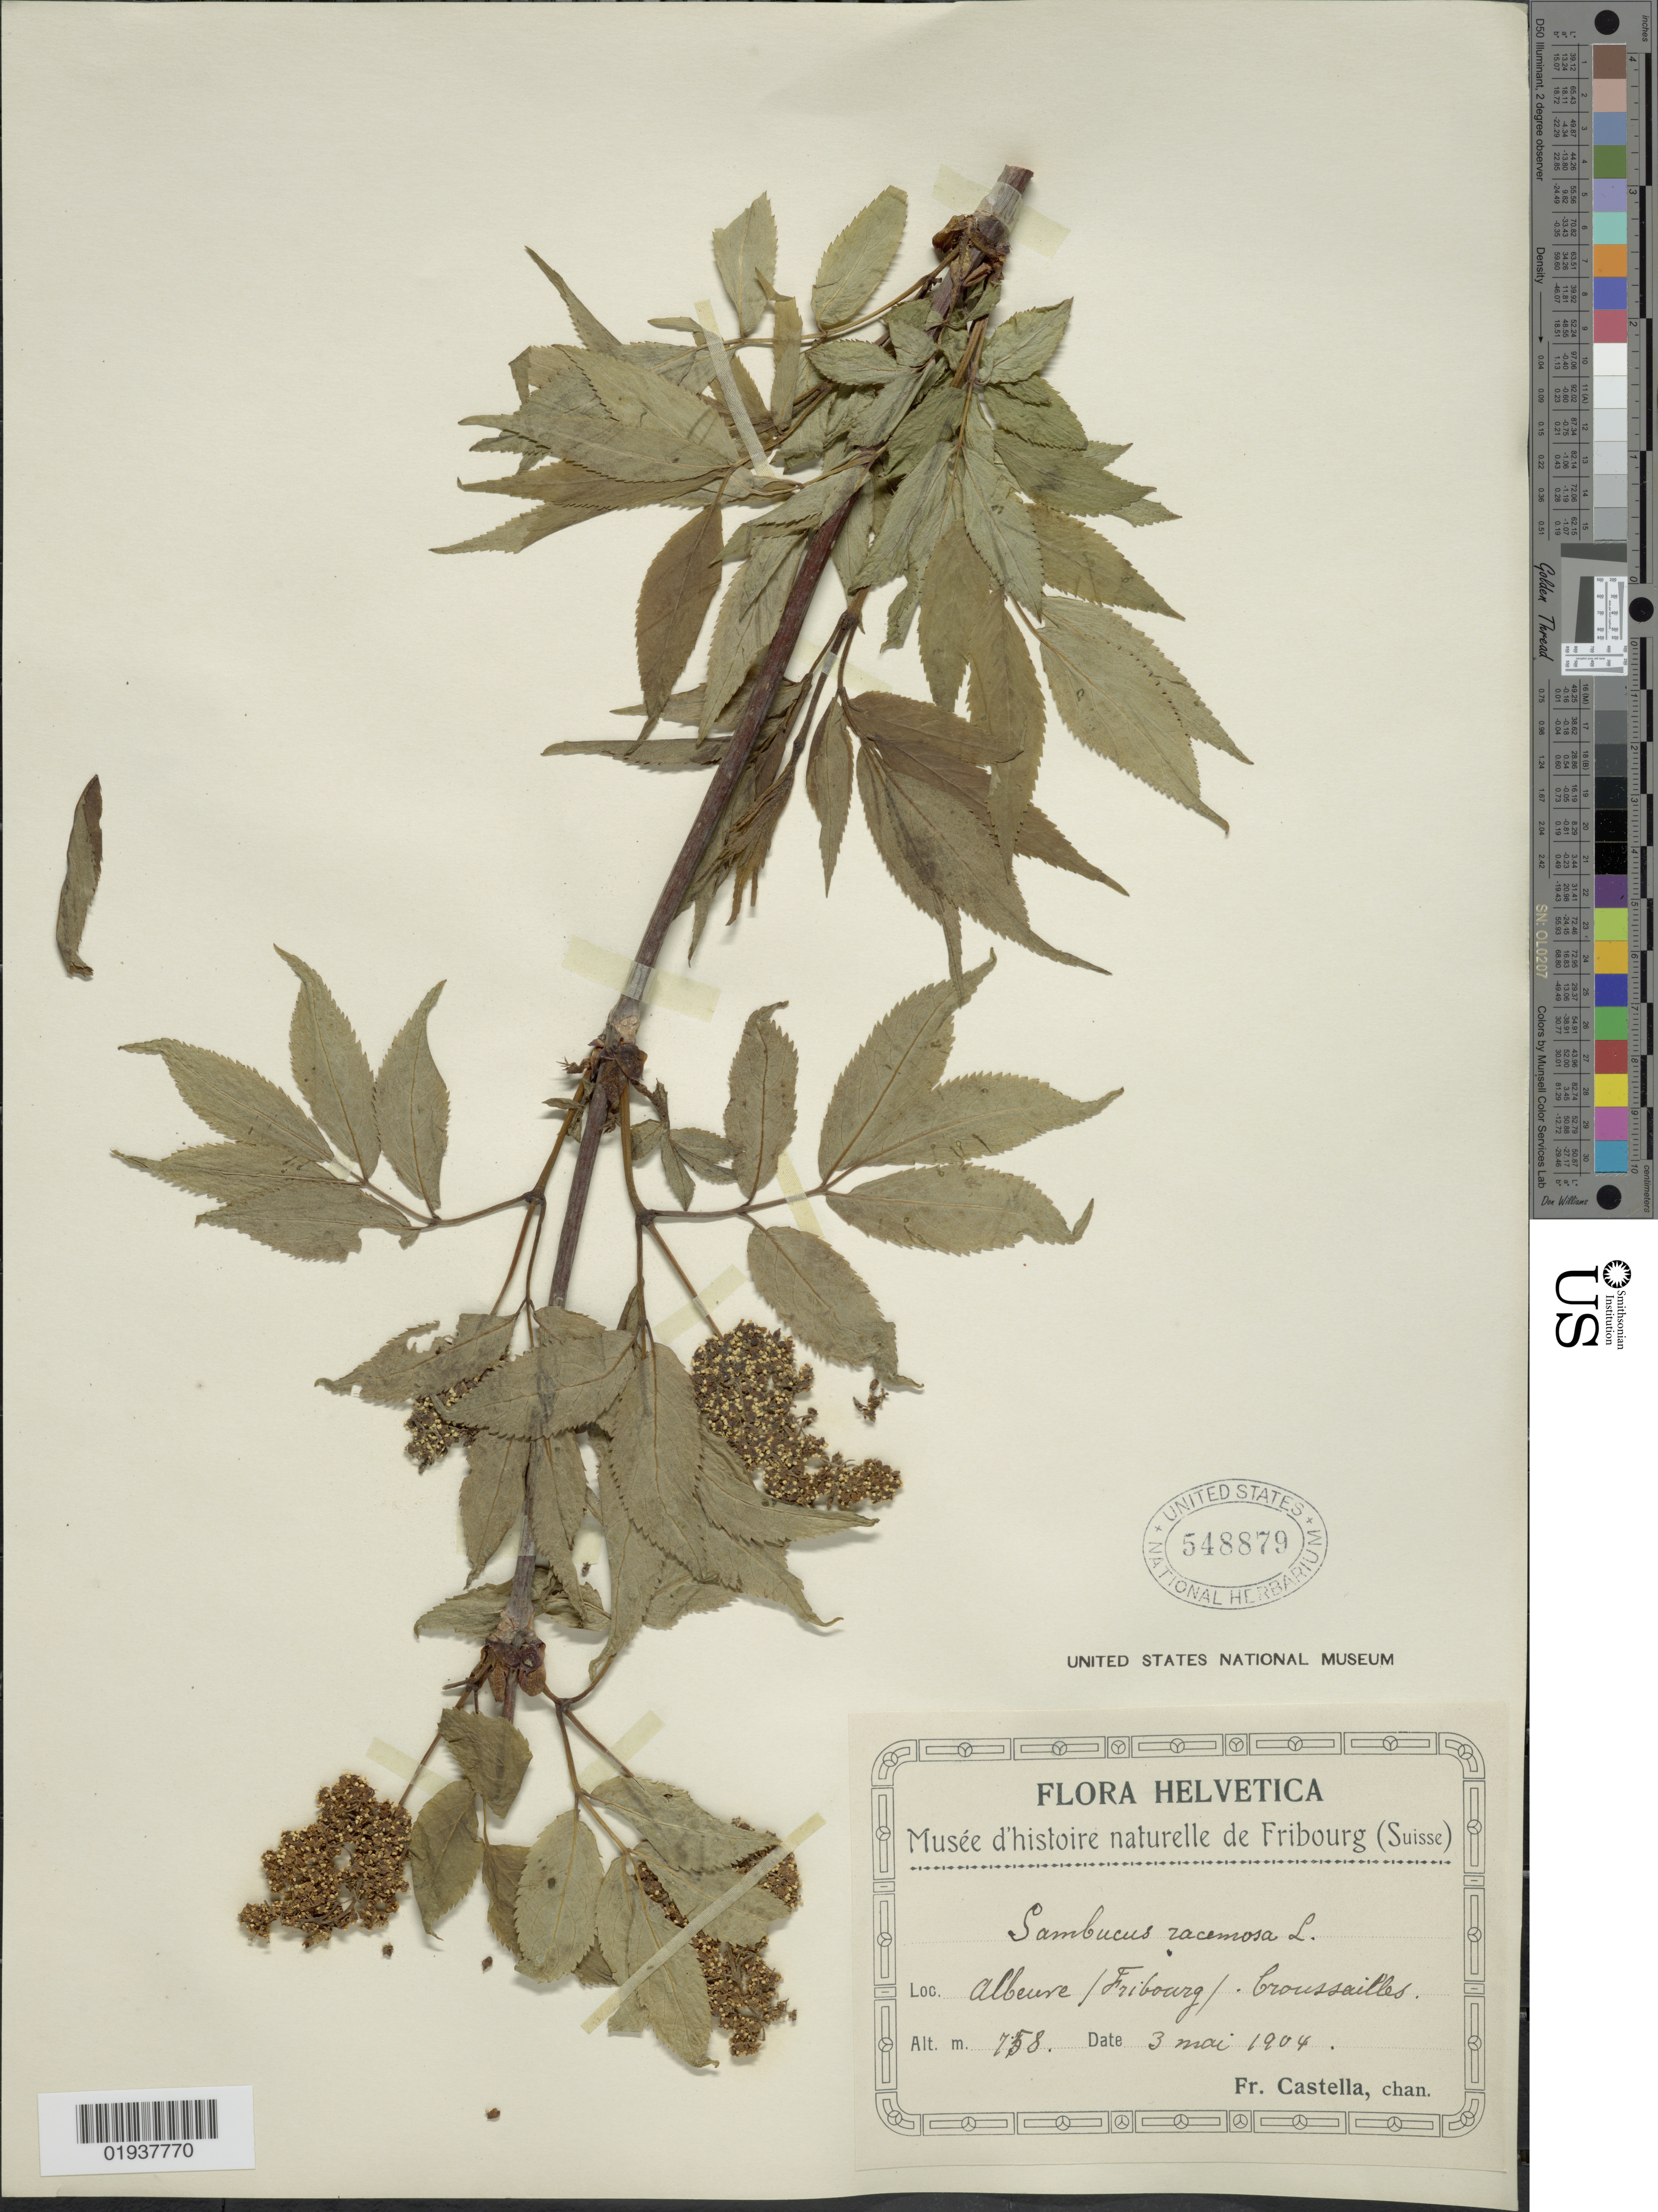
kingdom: Plantae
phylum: Tracheophyta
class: Magnoliopsida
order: Dipsacales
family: Viburnaceae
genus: Sambucus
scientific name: Sambucus racemosa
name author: L.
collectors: Fr. Castella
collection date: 1904-05-03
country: Switzerland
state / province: Fribourg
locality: Albeure / Fribourg / Croussailles.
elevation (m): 758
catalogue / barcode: US 548879